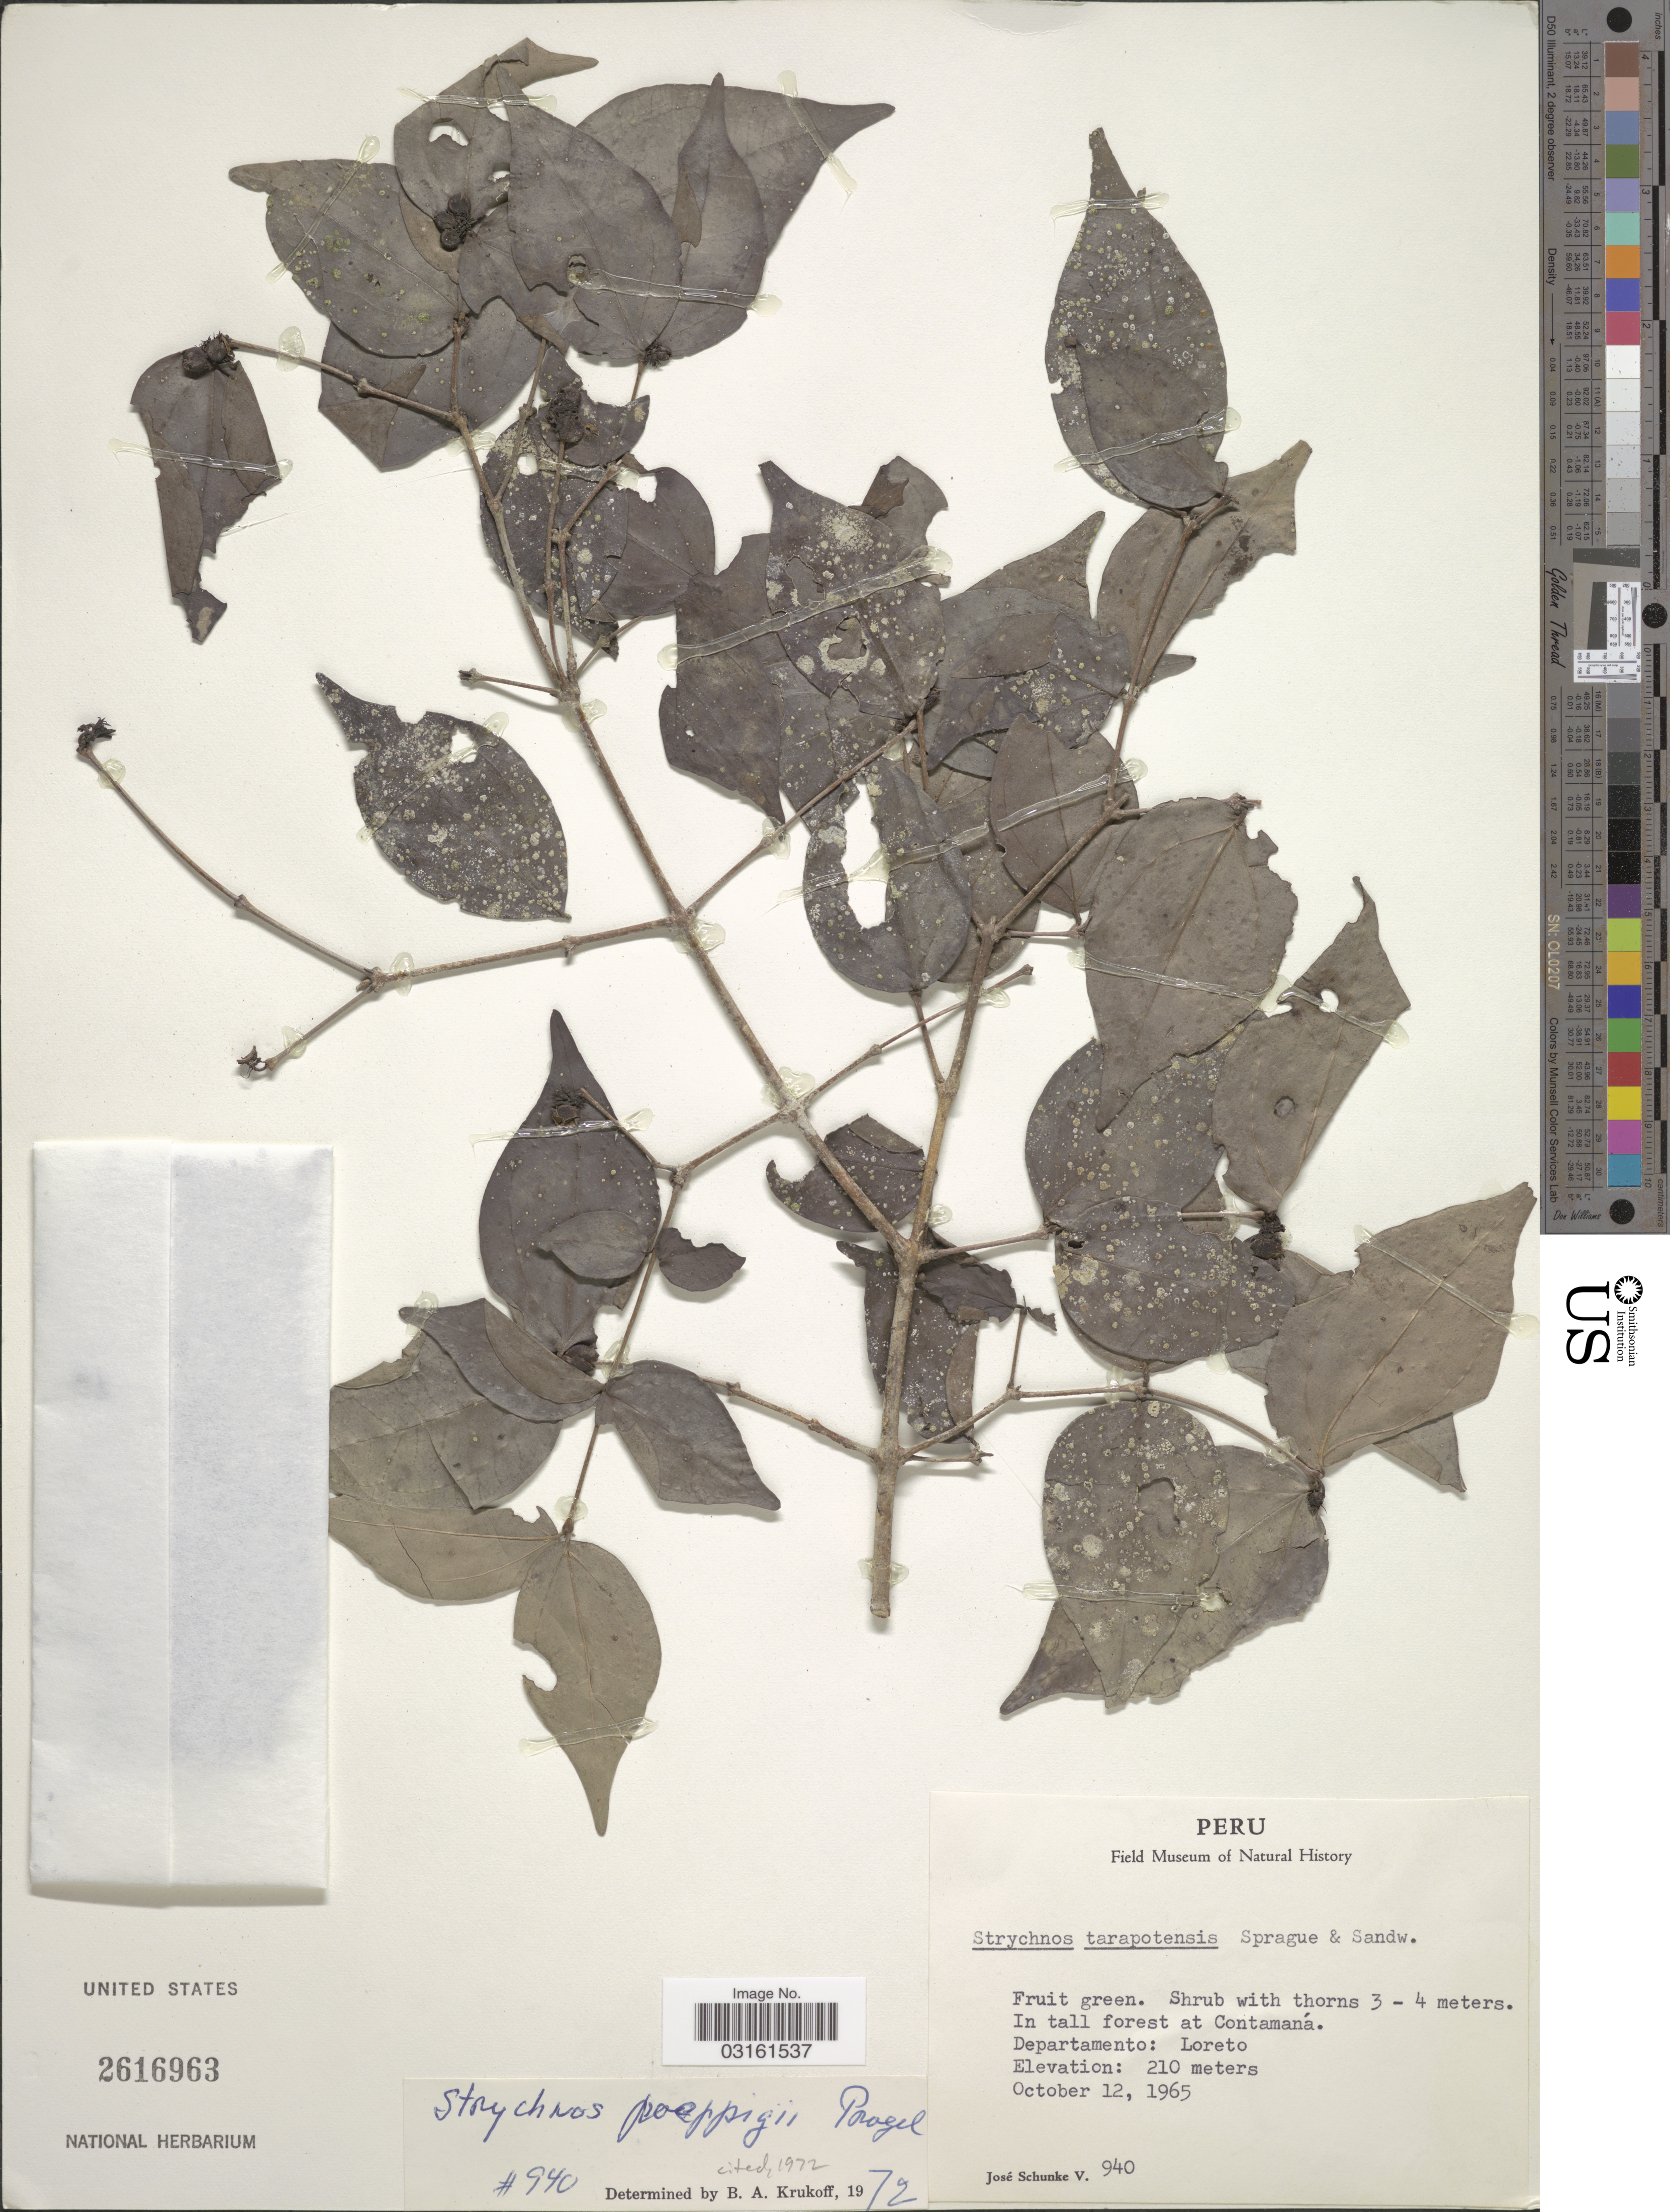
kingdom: Plantae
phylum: Tracheophyta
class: Magnoliopsida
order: Gentianales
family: Loganiaceae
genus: Strychnos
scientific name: Strychnos poeppigii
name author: Progel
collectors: J. Schunke Vigo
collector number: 940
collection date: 1965-10-12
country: Peru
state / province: Loreto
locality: In tall forest at Contamaná. Departamento: Loreto.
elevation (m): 210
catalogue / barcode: US 2616963